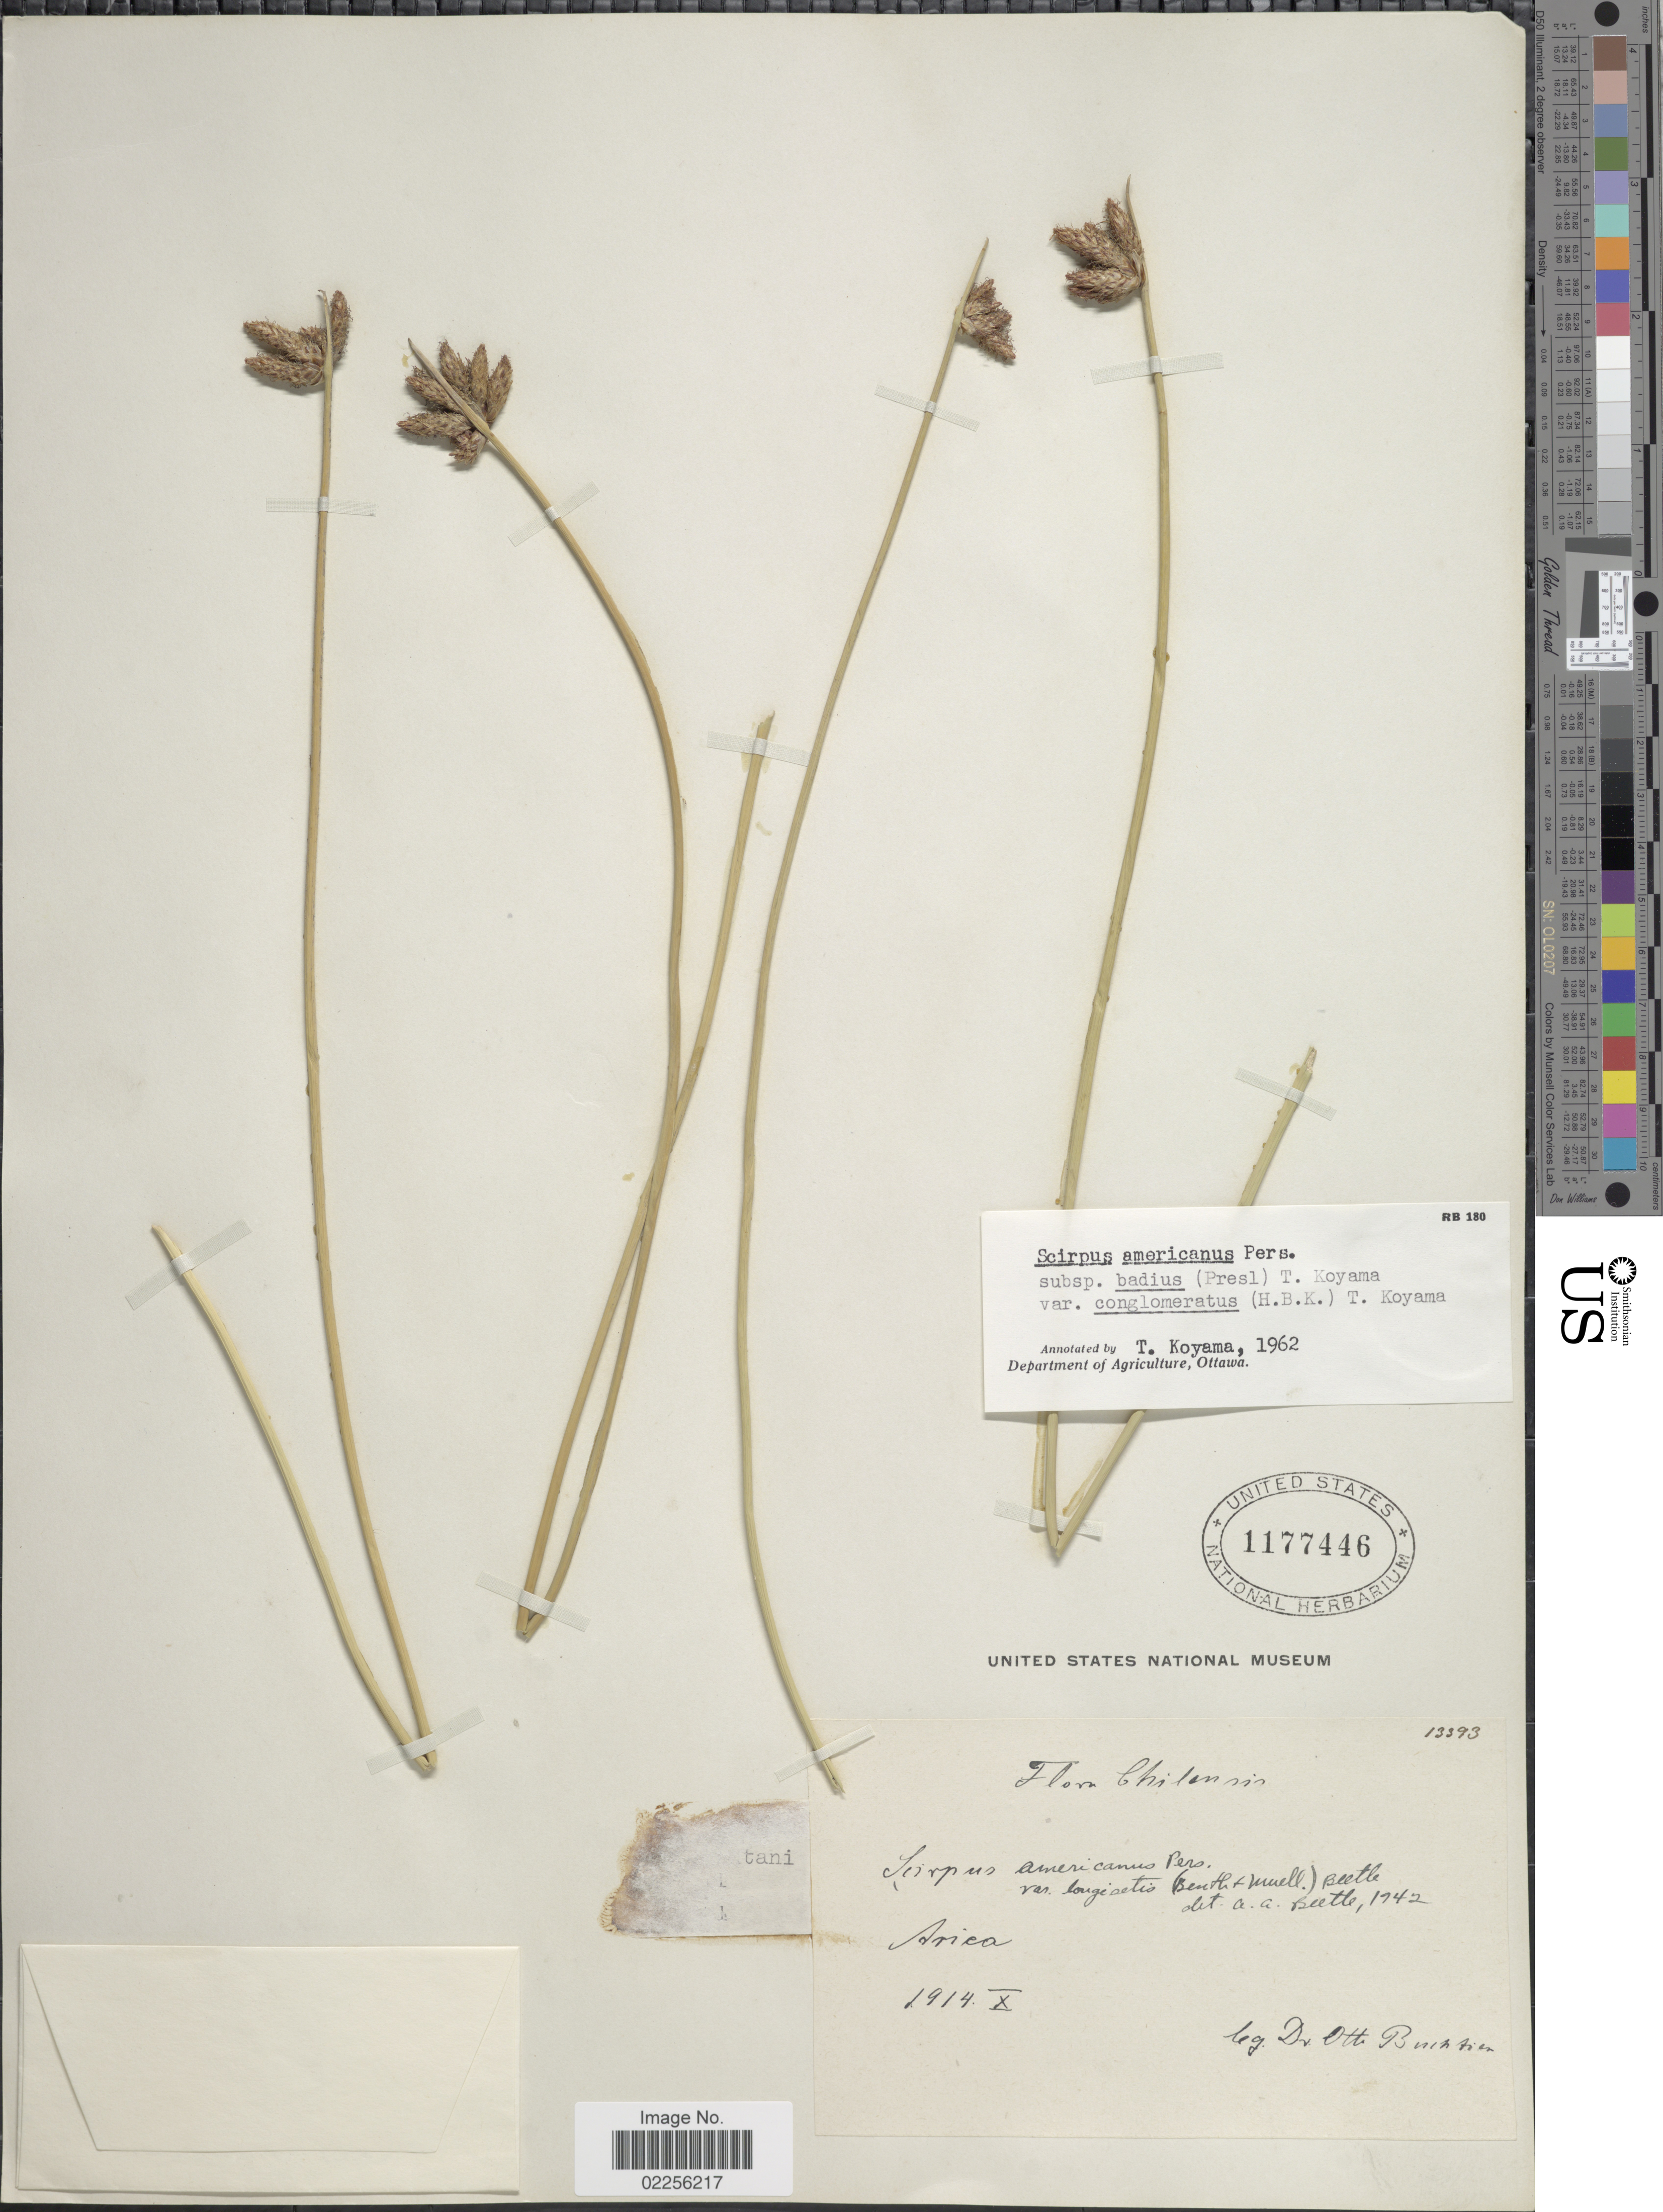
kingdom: Plantae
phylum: Tracheophyta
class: Liliopsida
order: Poales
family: Cyperaceae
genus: Schoenoplectus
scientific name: Schoenoplectus pungens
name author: (Vahl) Palla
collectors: O. Buchtien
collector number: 13393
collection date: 1914-10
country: Chile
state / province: Arica y Parinacota (XV)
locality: Arica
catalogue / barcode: US 1177446